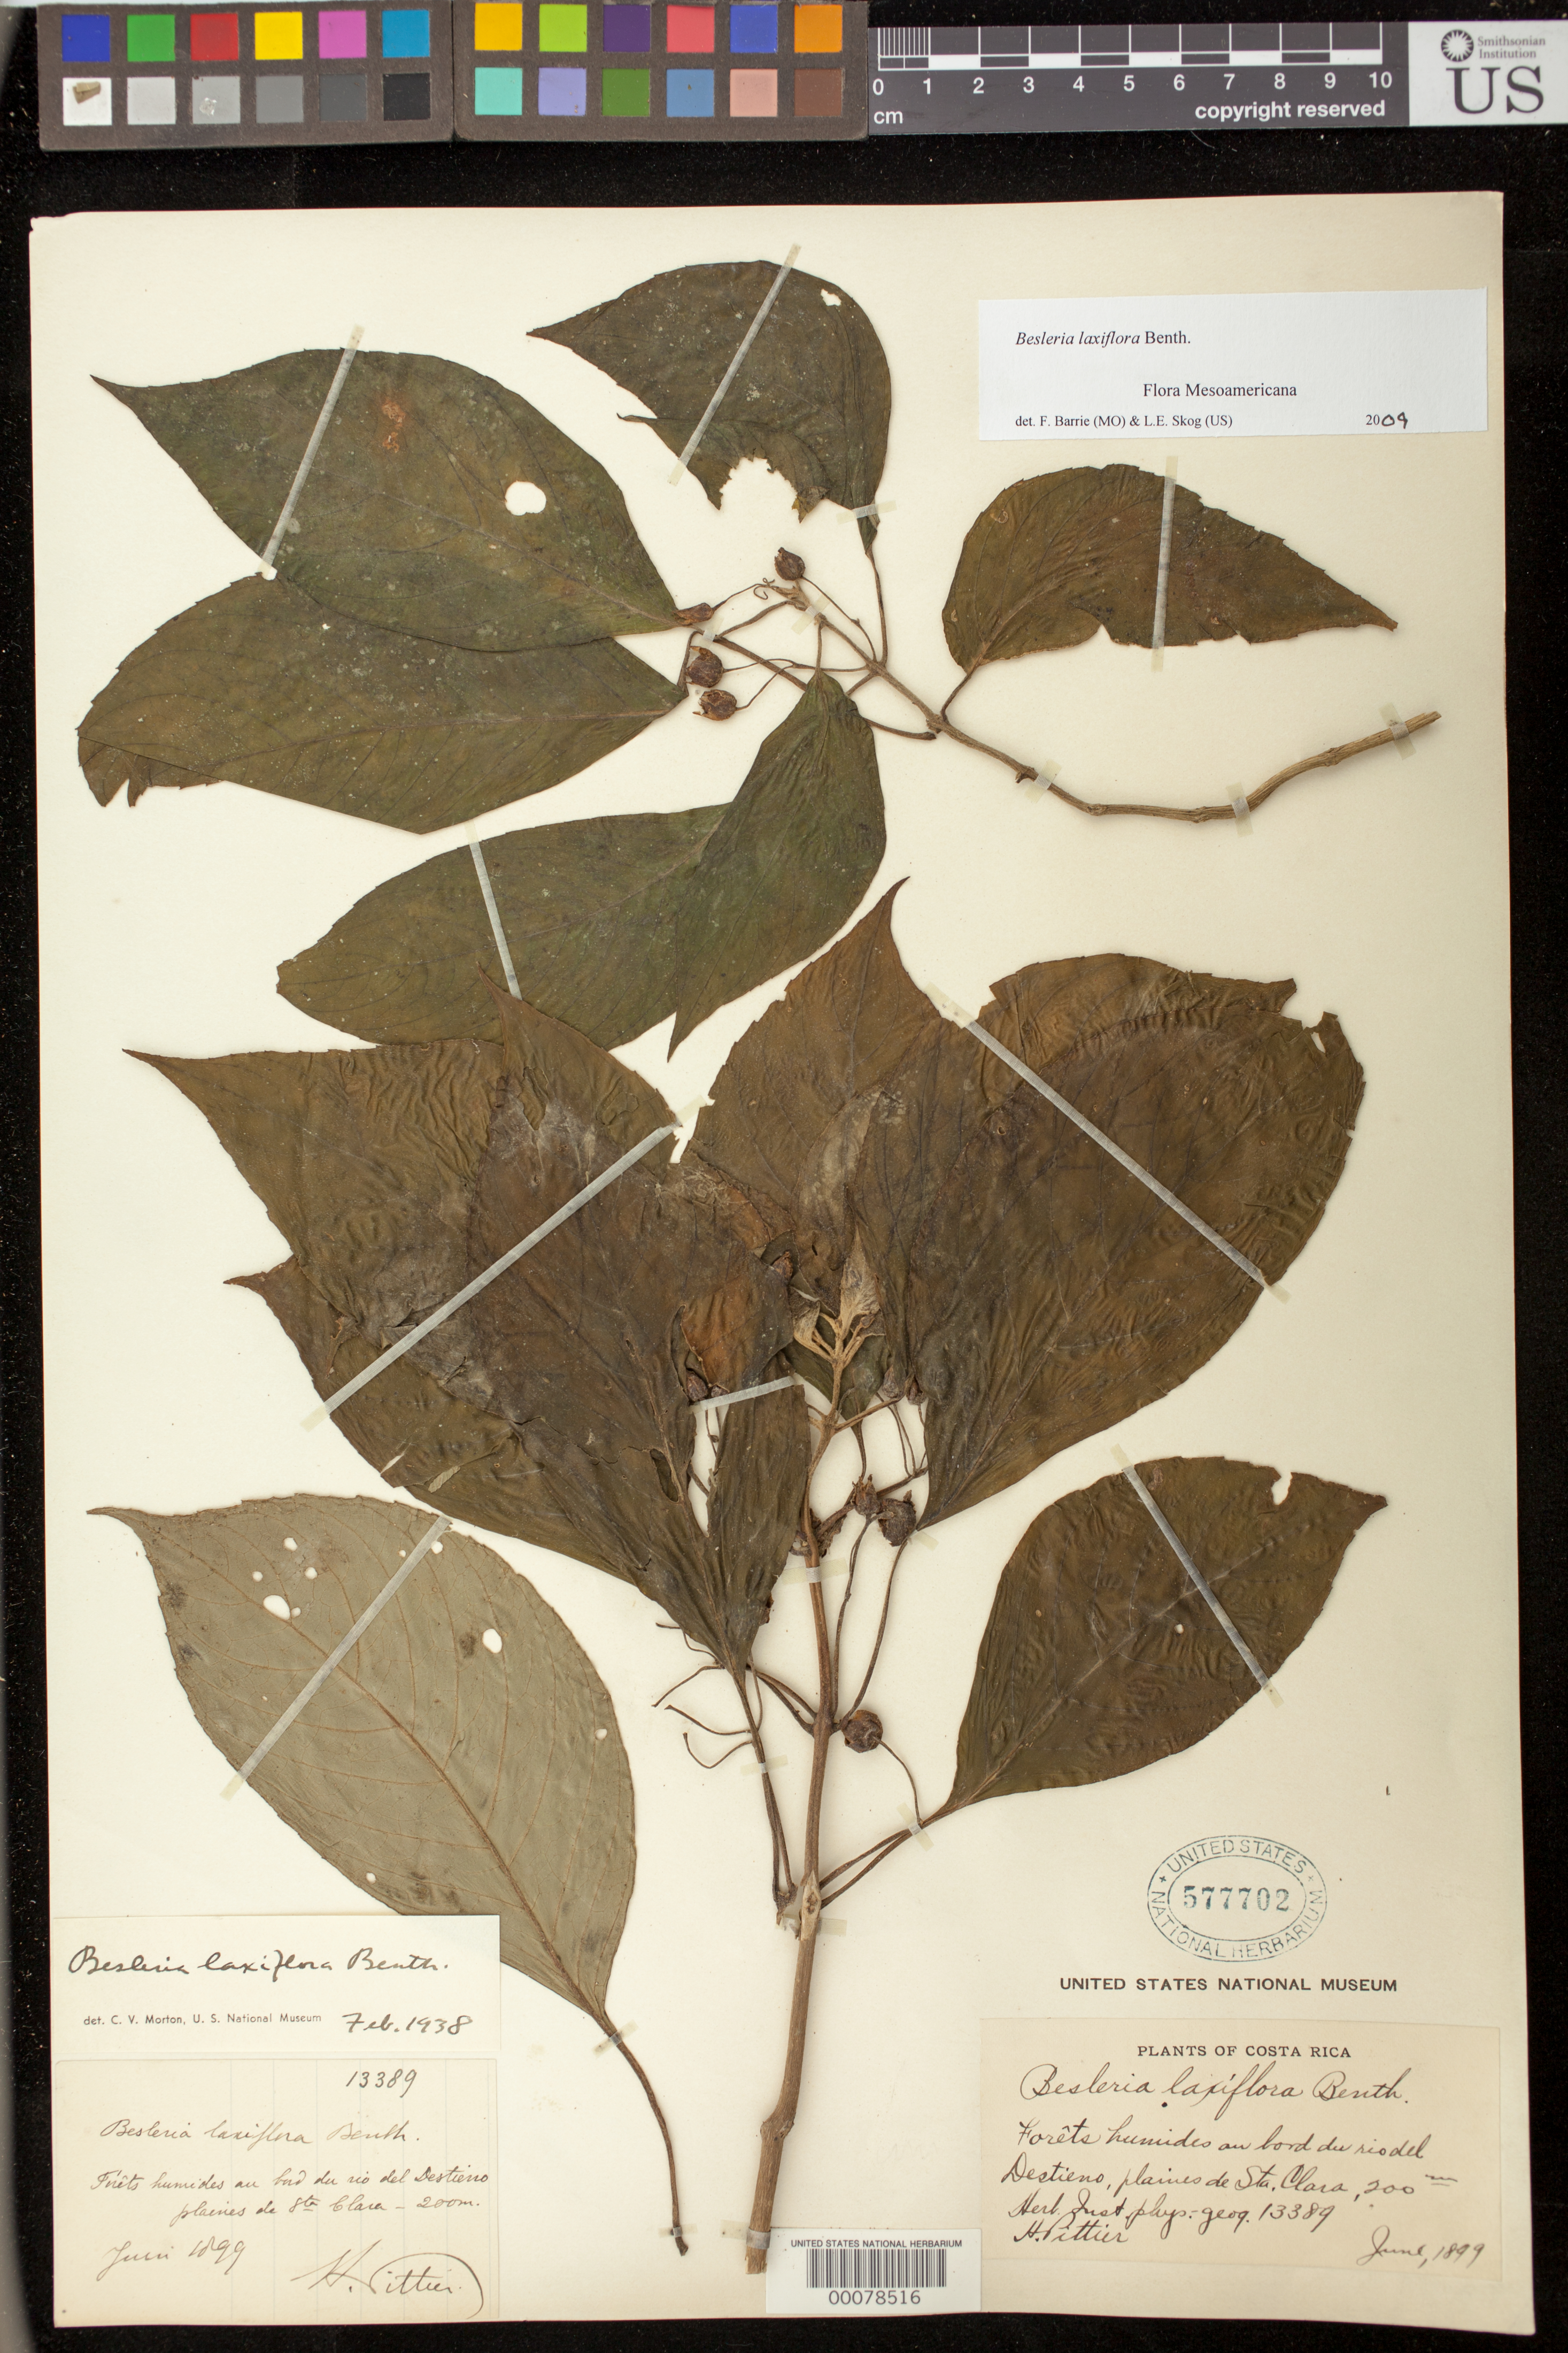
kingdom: Plantae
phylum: Tracheophyta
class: Magnoliopsida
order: Lamiales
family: Gesneriaceae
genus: Besleria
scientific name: Besleria laxiflora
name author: Benth.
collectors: H. F. Pittier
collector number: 13389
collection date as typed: Jun 1899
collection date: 1899-06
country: Costa Rica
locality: Forests bordering Rio del Destieno, plaines de Santa Clara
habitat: Humid forests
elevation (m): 200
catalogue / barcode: US 577702